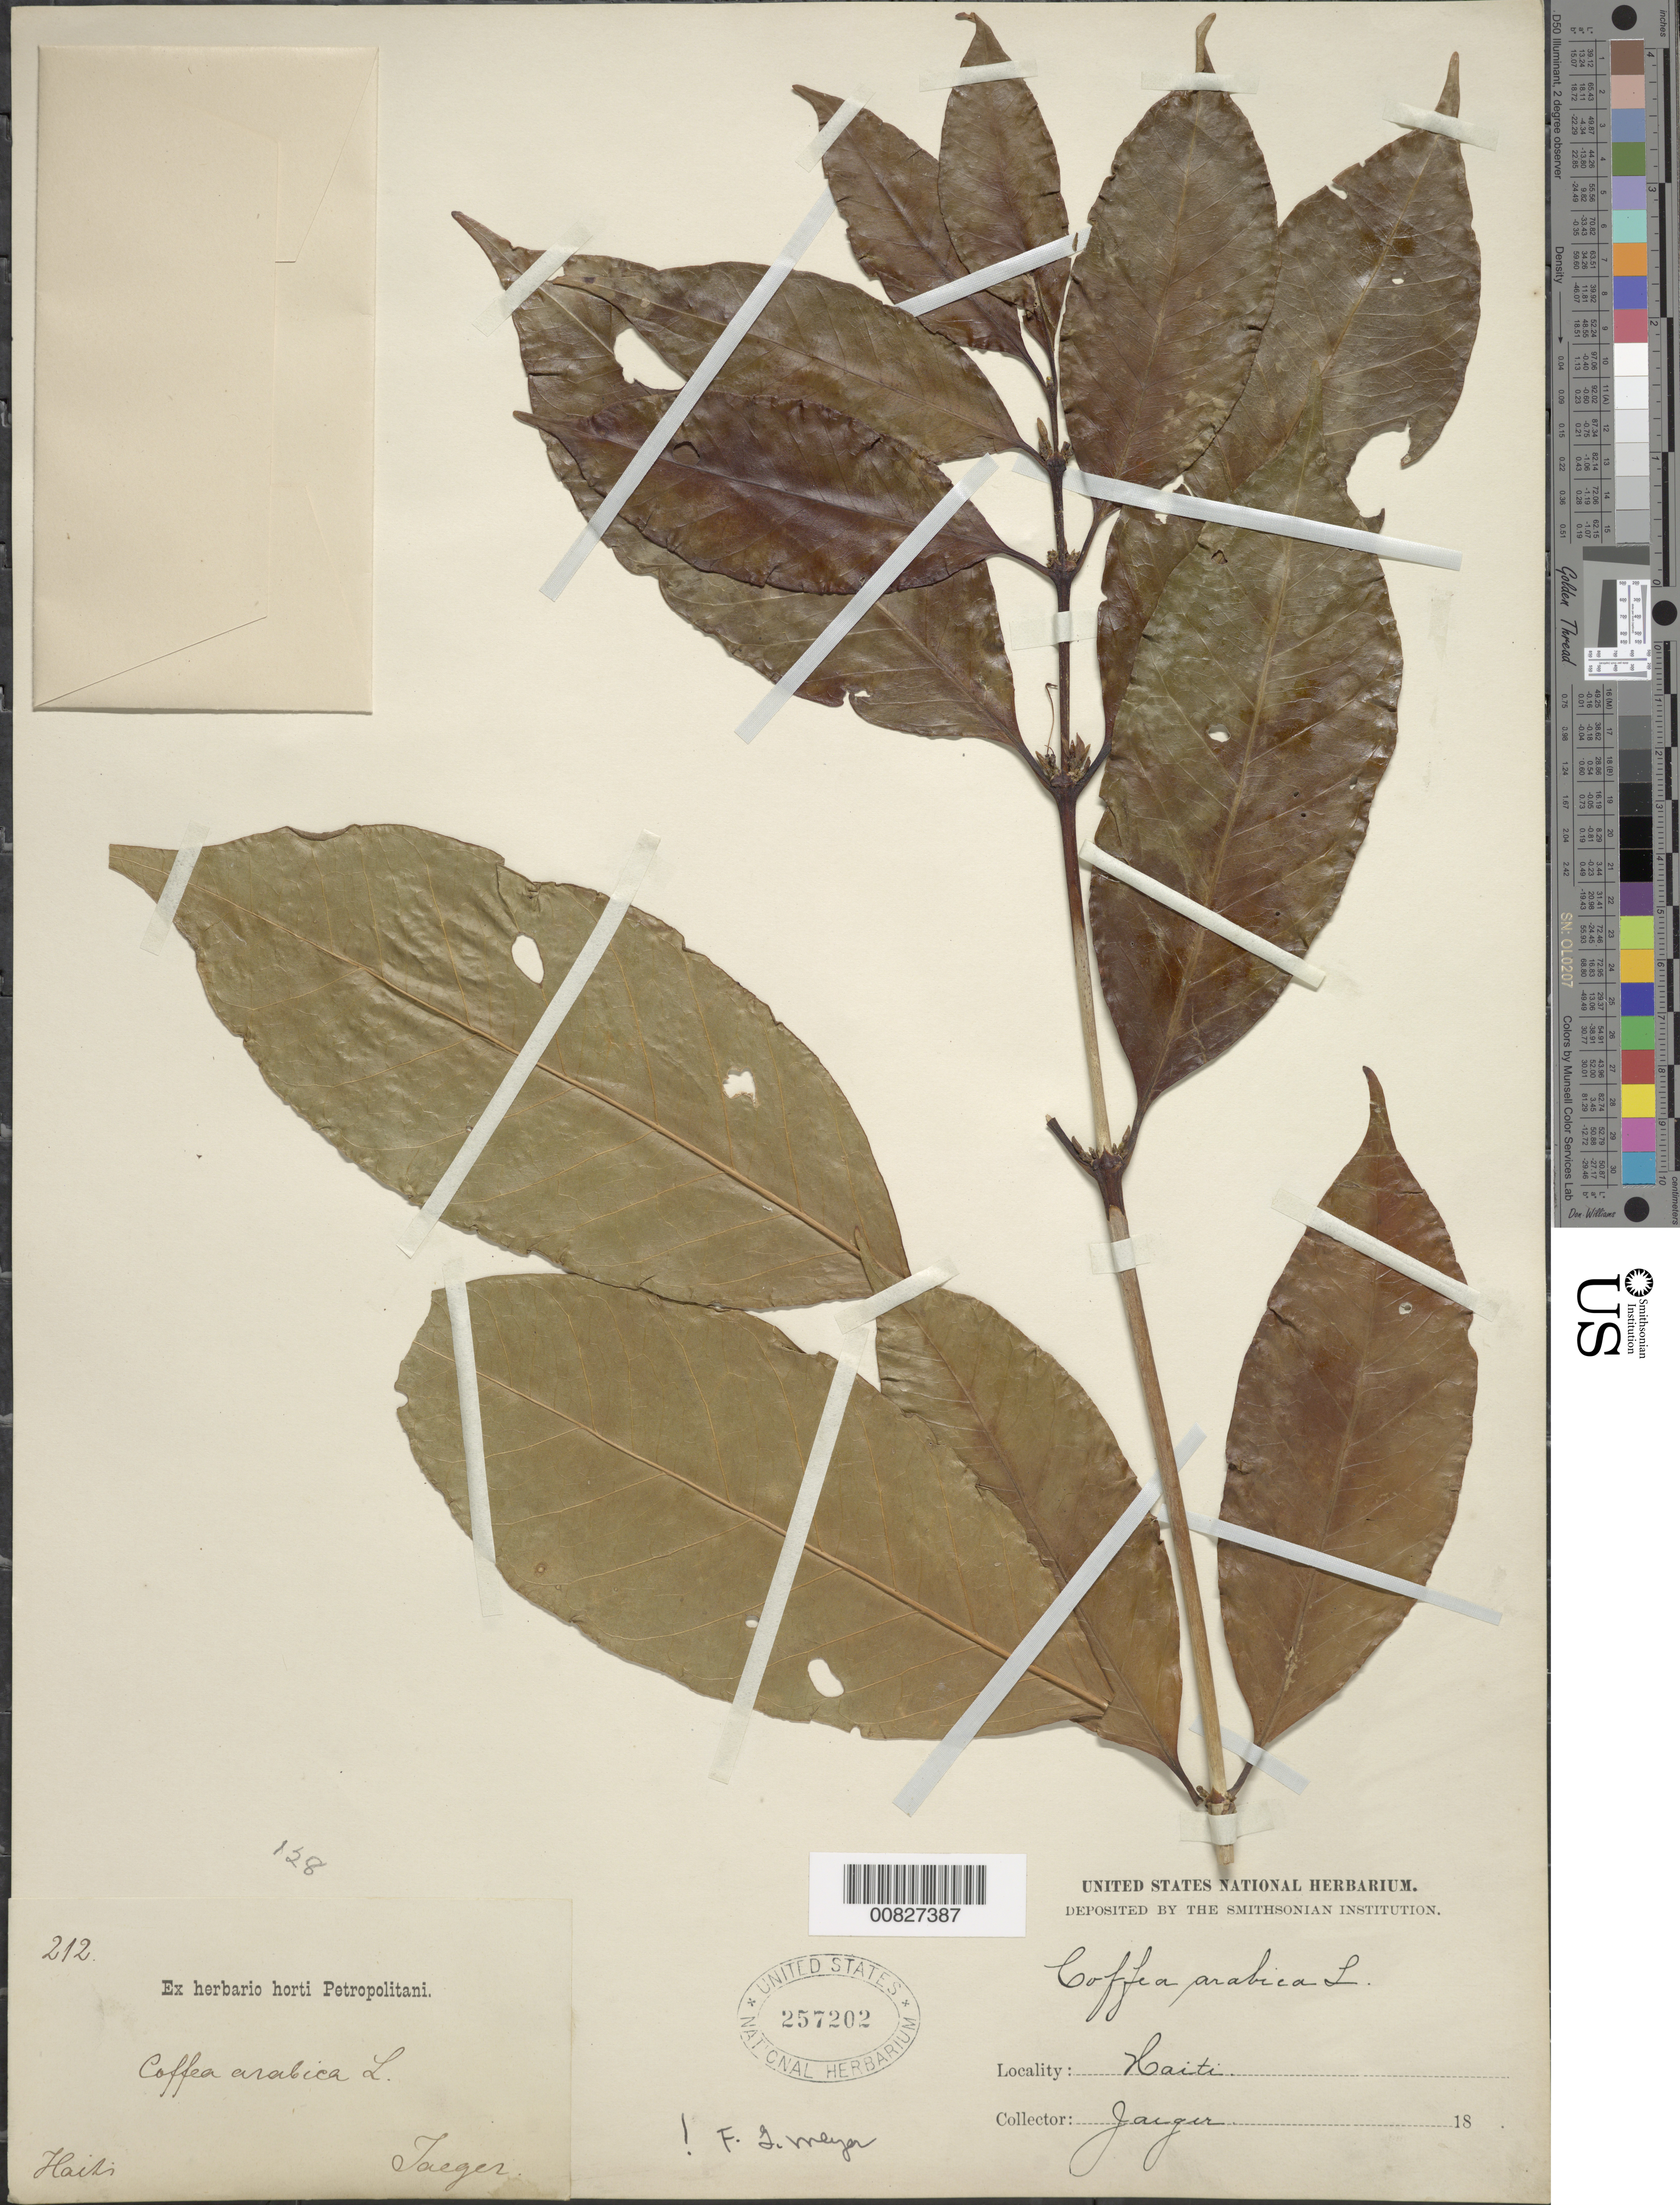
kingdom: Plantae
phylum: Tracheophyta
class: Magnoliopsida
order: Gentianales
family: Rubiaceae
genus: Coffea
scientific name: Coffea arabica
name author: L.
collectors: -. Jaeger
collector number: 212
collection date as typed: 18--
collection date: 1800/1899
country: Haiti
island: Hispaniola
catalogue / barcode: US 257202